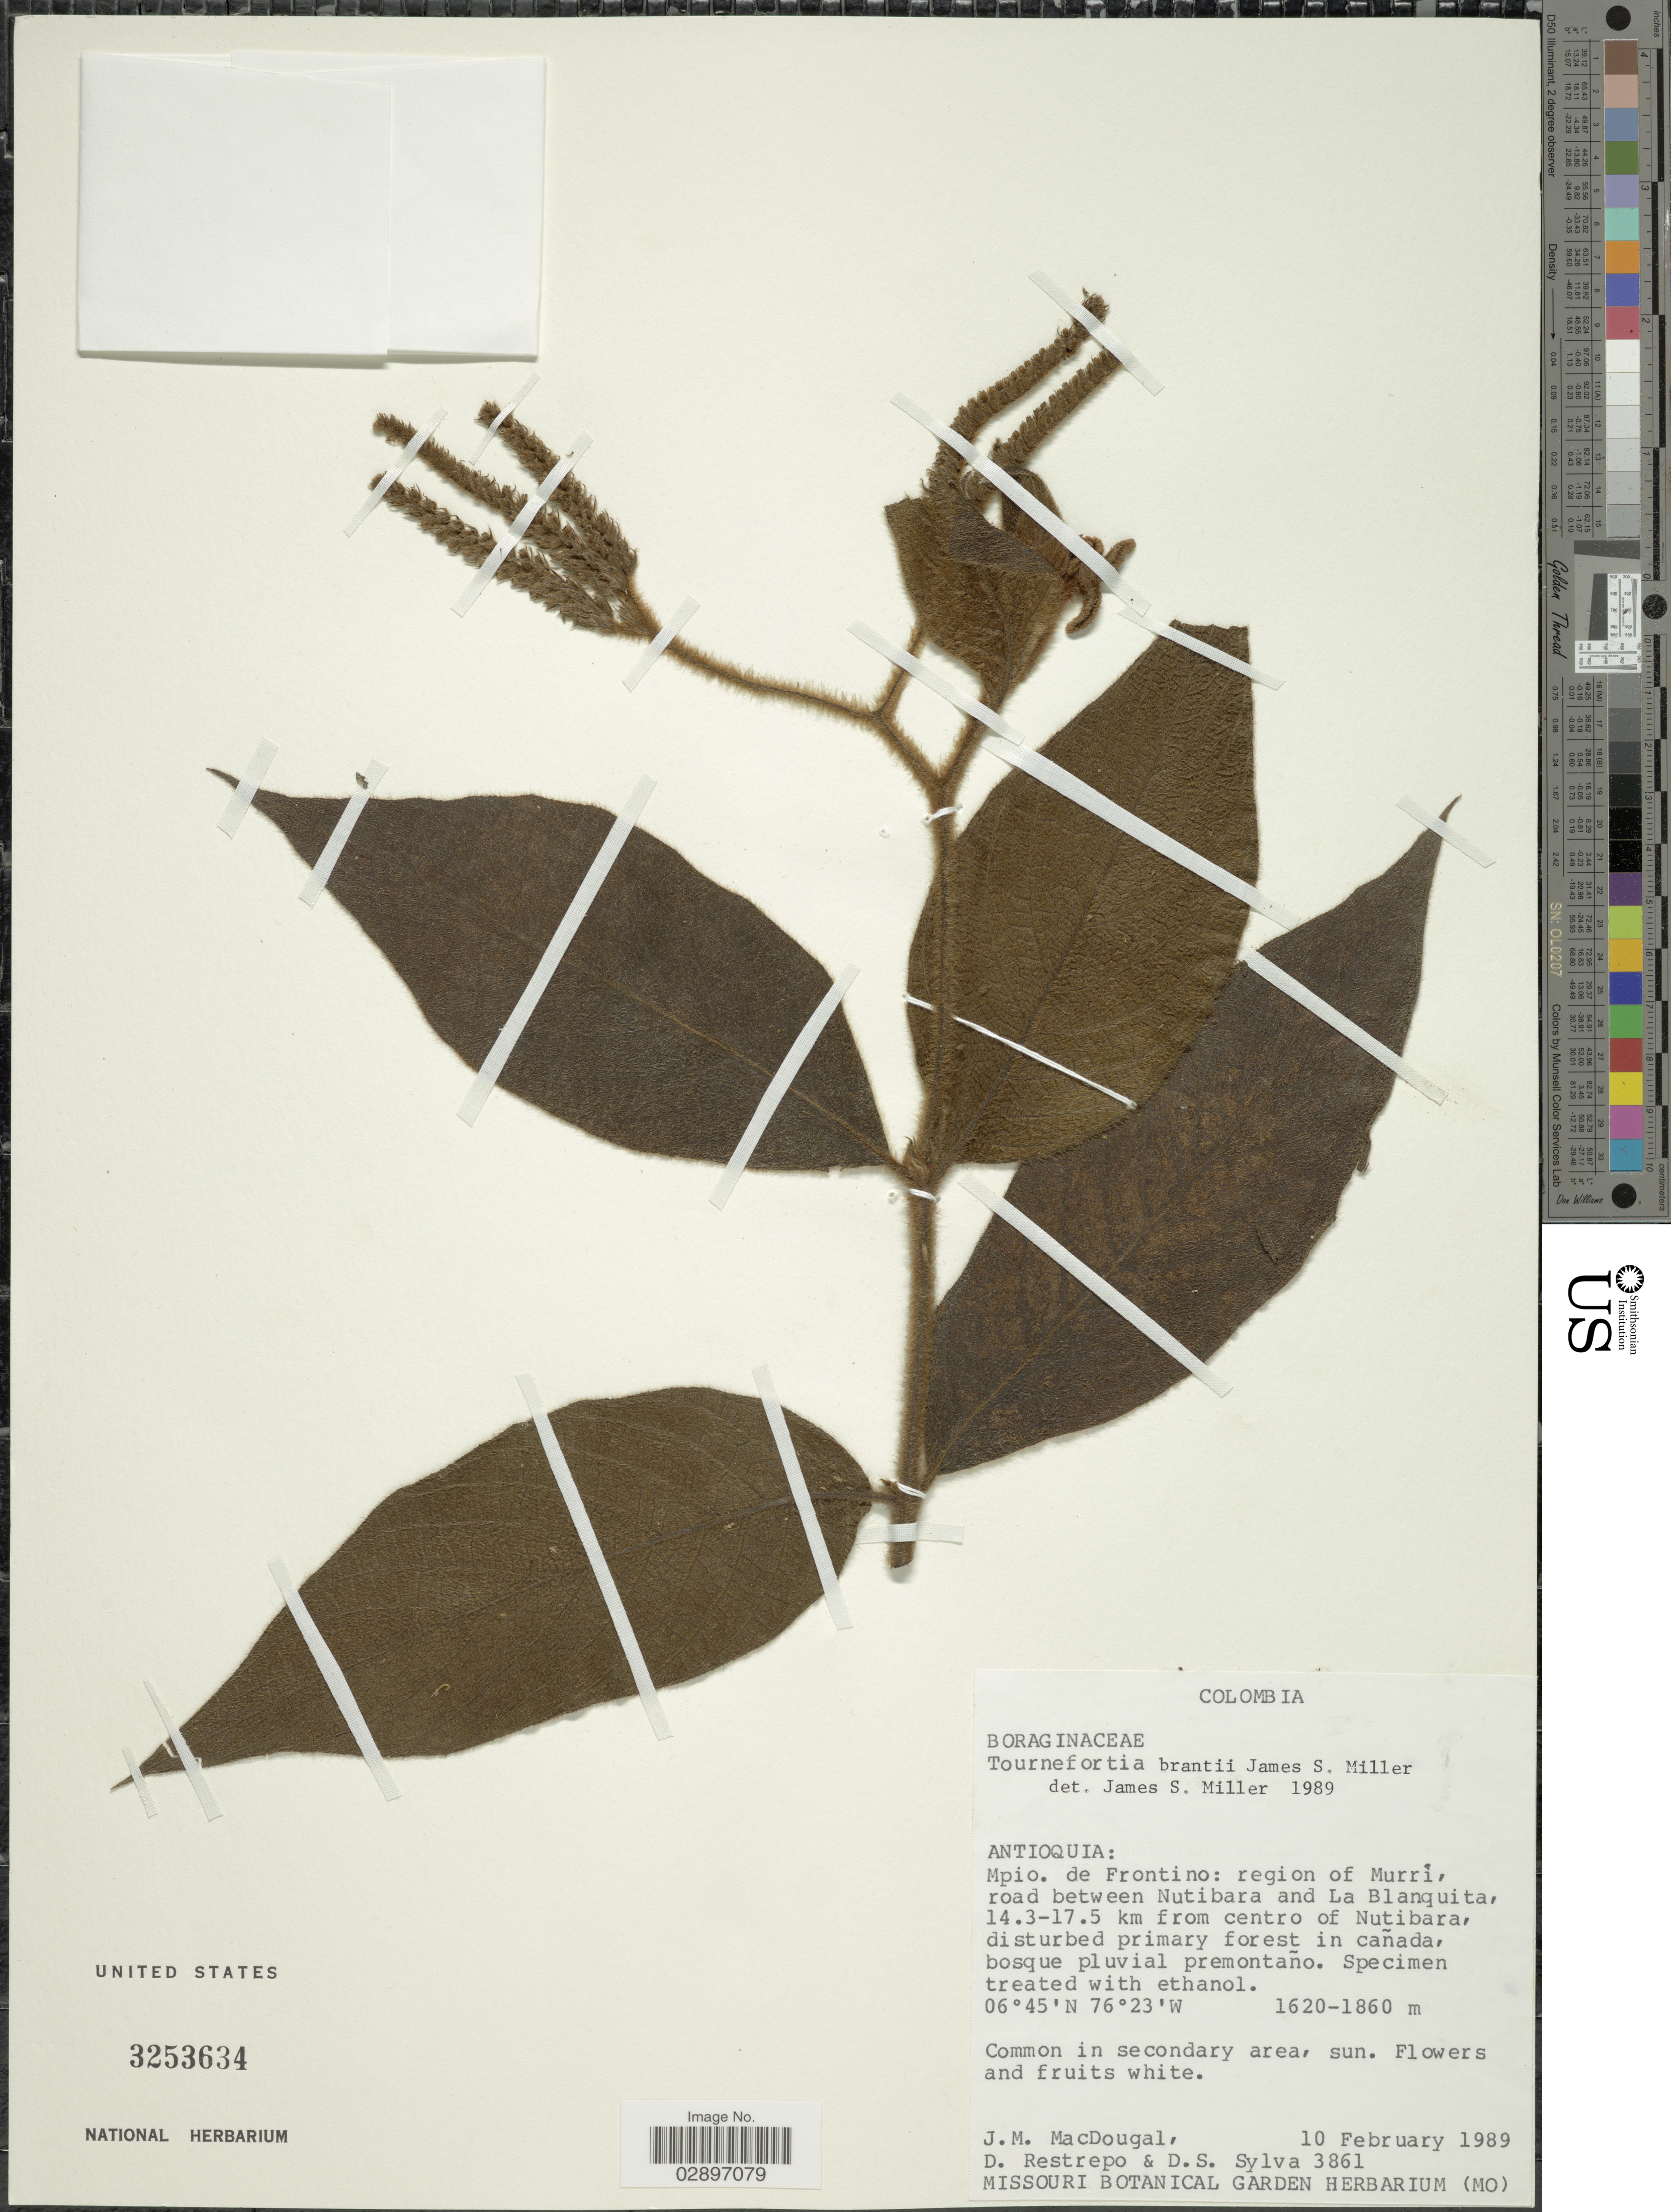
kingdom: Plantae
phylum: Tracheophyta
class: Magnoliopsida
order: Boraginales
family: Heliotropiaceae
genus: Tournefortia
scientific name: Tournefortia brantii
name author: J.S. Mill.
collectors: J. MacDougall, D. Restrepo & D. Sylva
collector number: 3861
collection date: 1989-02-10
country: Colombia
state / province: Antioquia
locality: Mpio. de Frontino: region of Murri, road between Nutibara and La Blanquita, 14.3-17.5 km from centro of Nutibara, disturbed primary forest in cañada, bosque pluvial premontaño.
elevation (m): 1620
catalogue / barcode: US 3253634